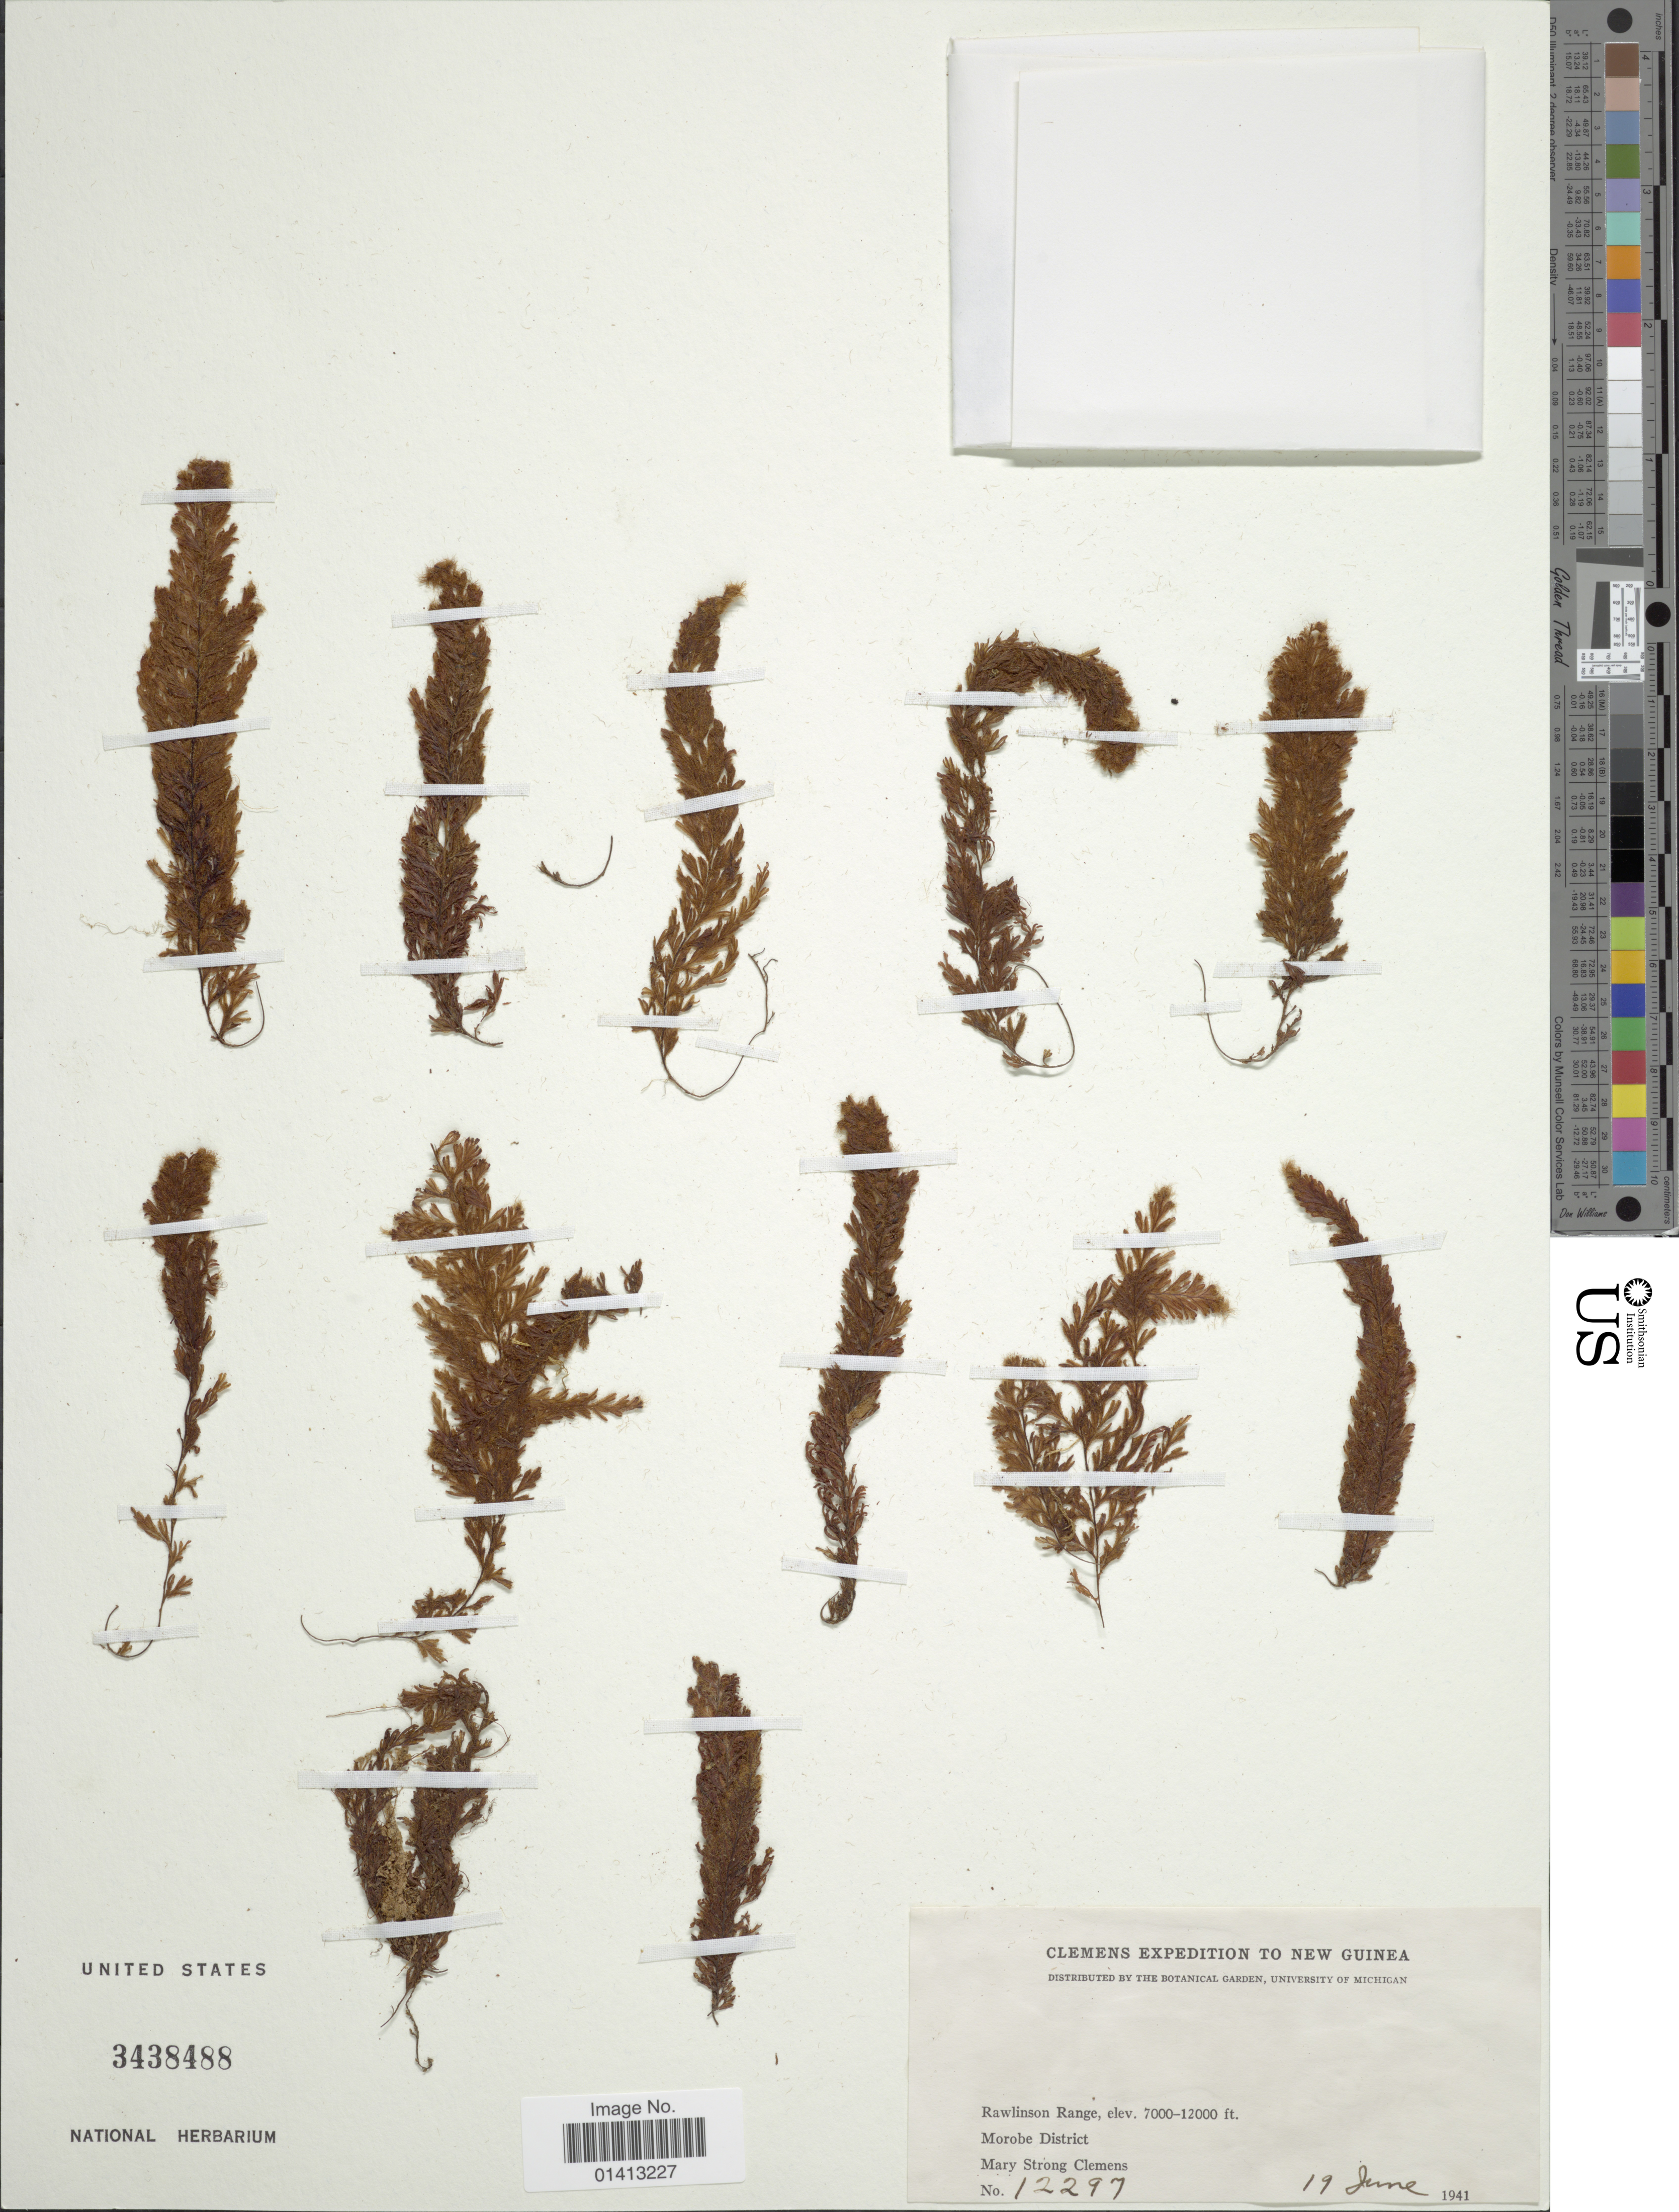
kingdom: Plantae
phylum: Tracheophyta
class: Polypodiopsida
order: Hymenophyllales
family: Hymenophyllaceae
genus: Crepidomanes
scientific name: Crepidomanes sp.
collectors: M. S. Clemens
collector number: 12297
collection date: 1941-06-19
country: Papua New Guinea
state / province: Morobe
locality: Rawlinson Range, Morobe District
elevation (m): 2134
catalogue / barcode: US 3438488